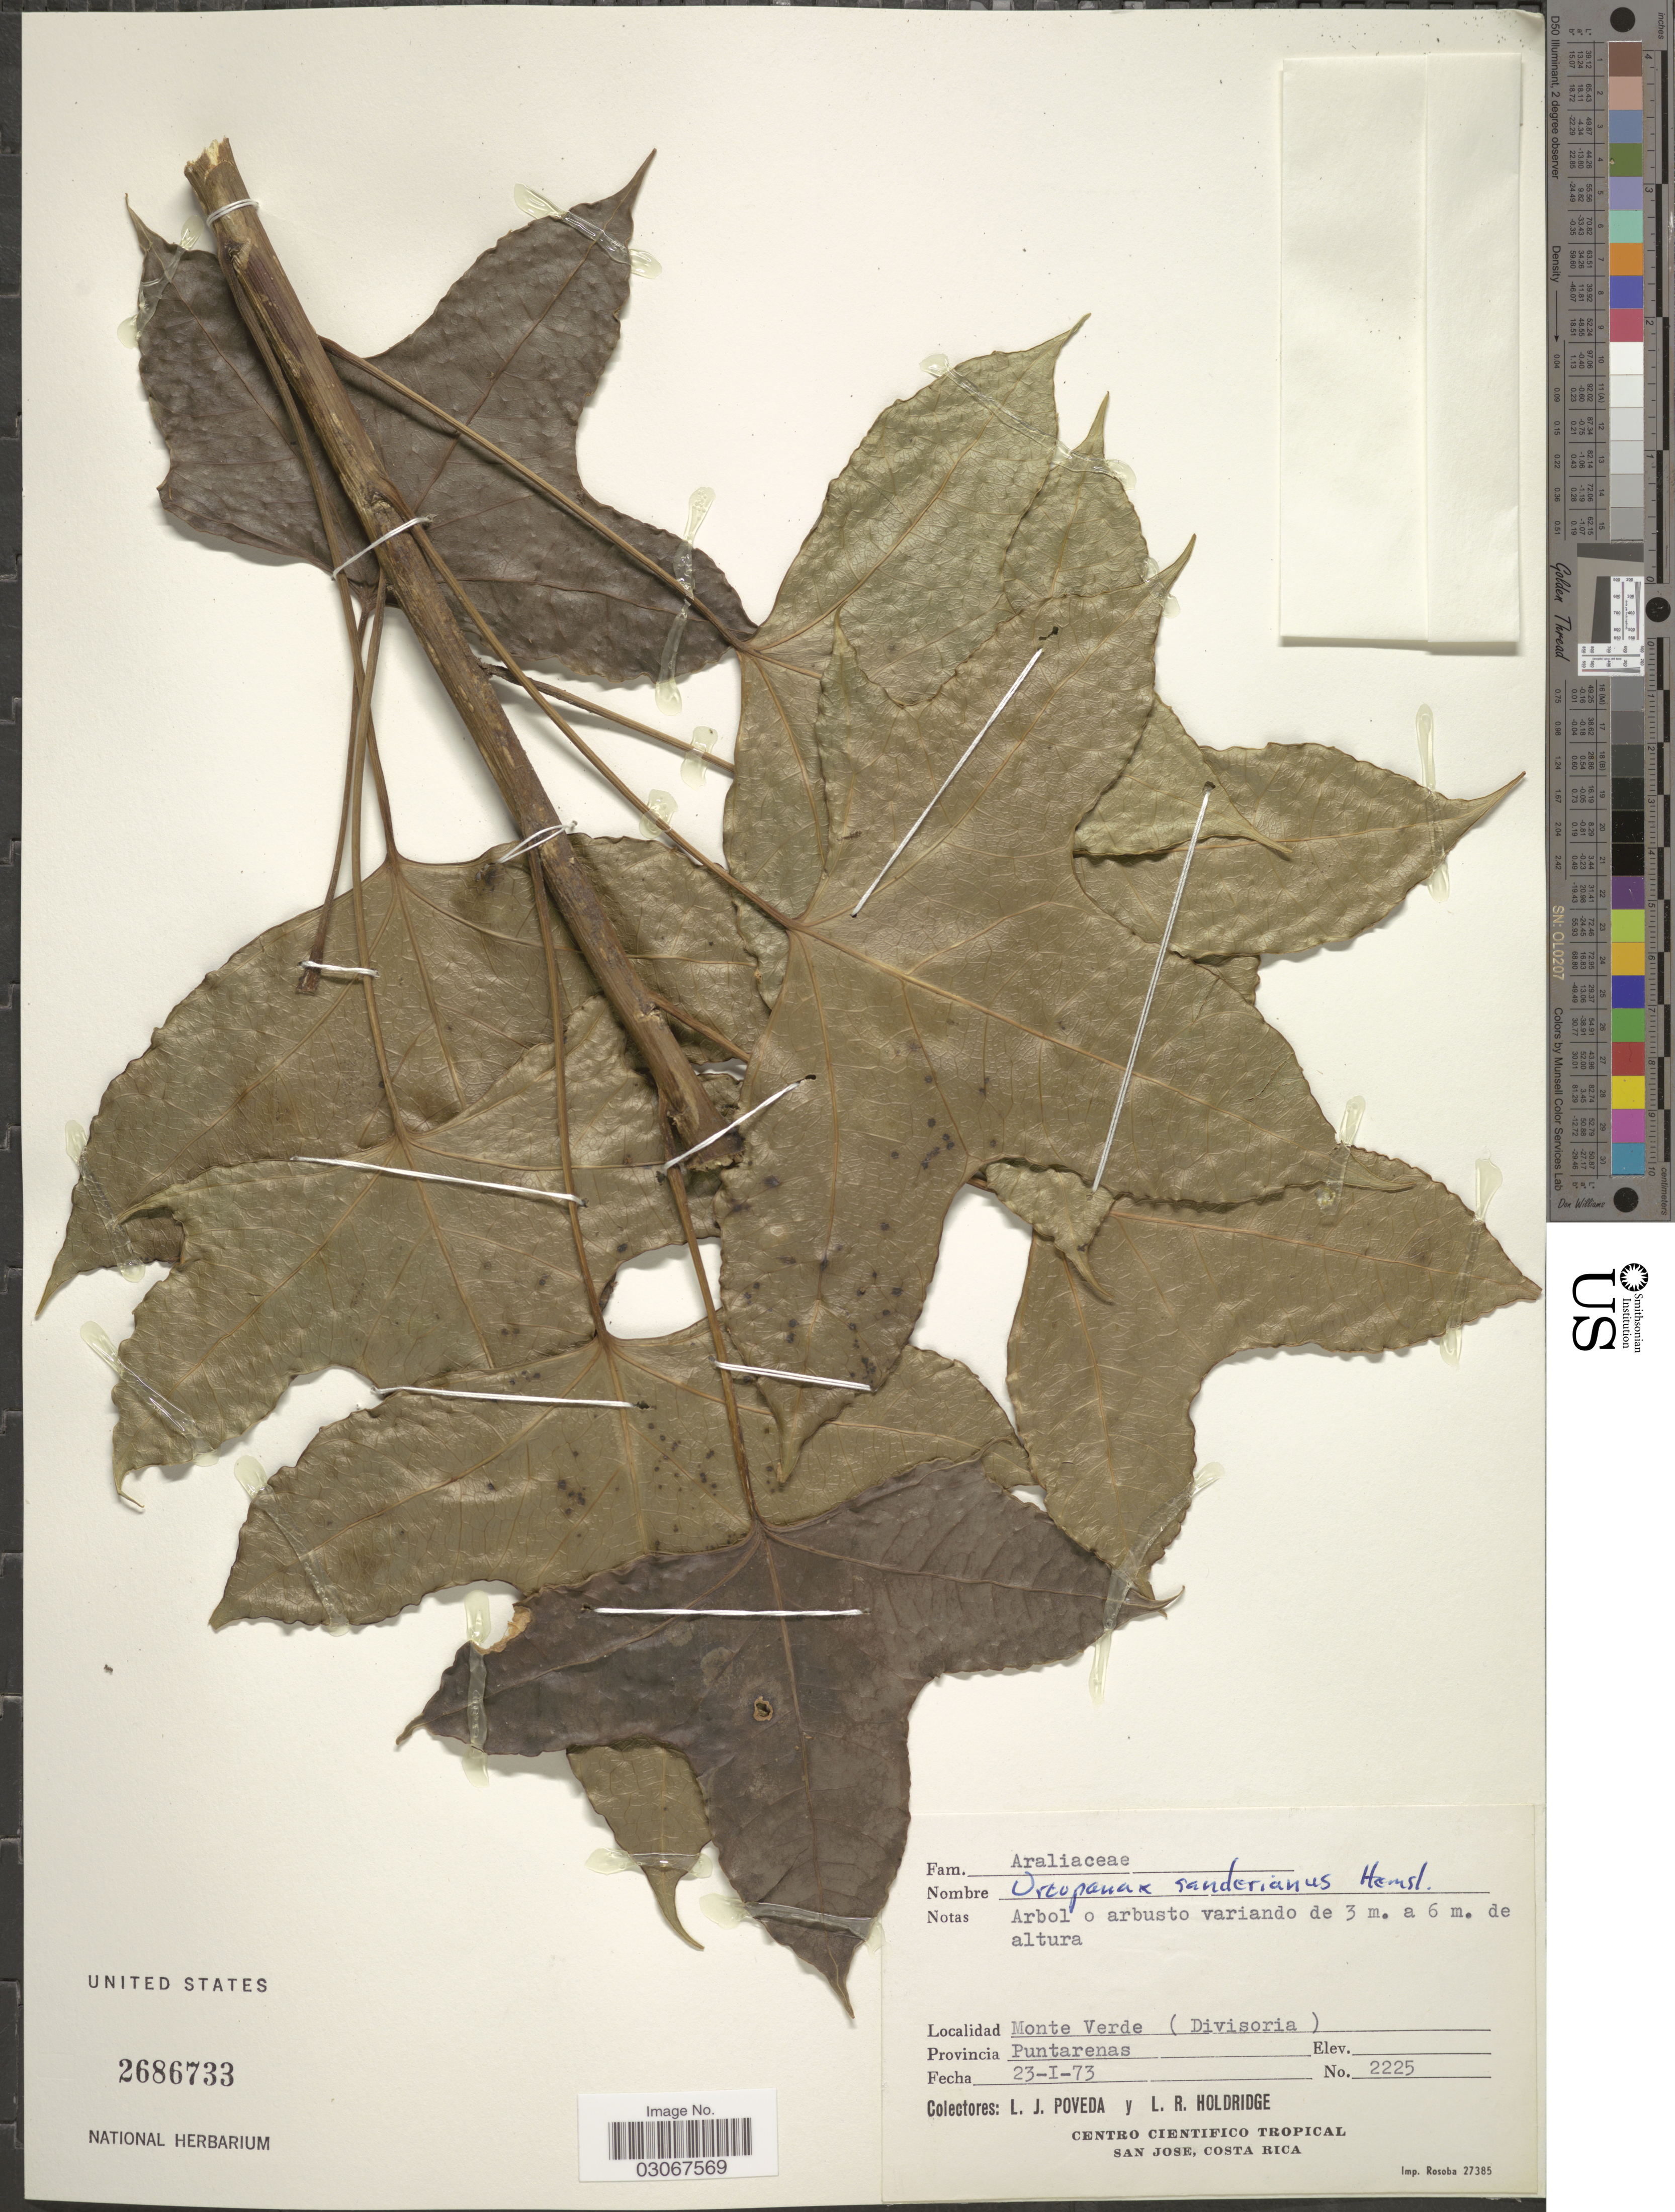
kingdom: Plantae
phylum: Tracheophyta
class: Magnoliopsida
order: Apiales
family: Araliaceae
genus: Oreopanax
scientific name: Oreopanax sanderianus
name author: Hemsl.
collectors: L. J. Poveda & L. Holdridge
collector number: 2225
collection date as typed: Transcribed d/m/y: 23/1/73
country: Costa Rica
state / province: Puntarenas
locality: Monte Verde (Divisoria).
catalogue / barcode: US 2686733